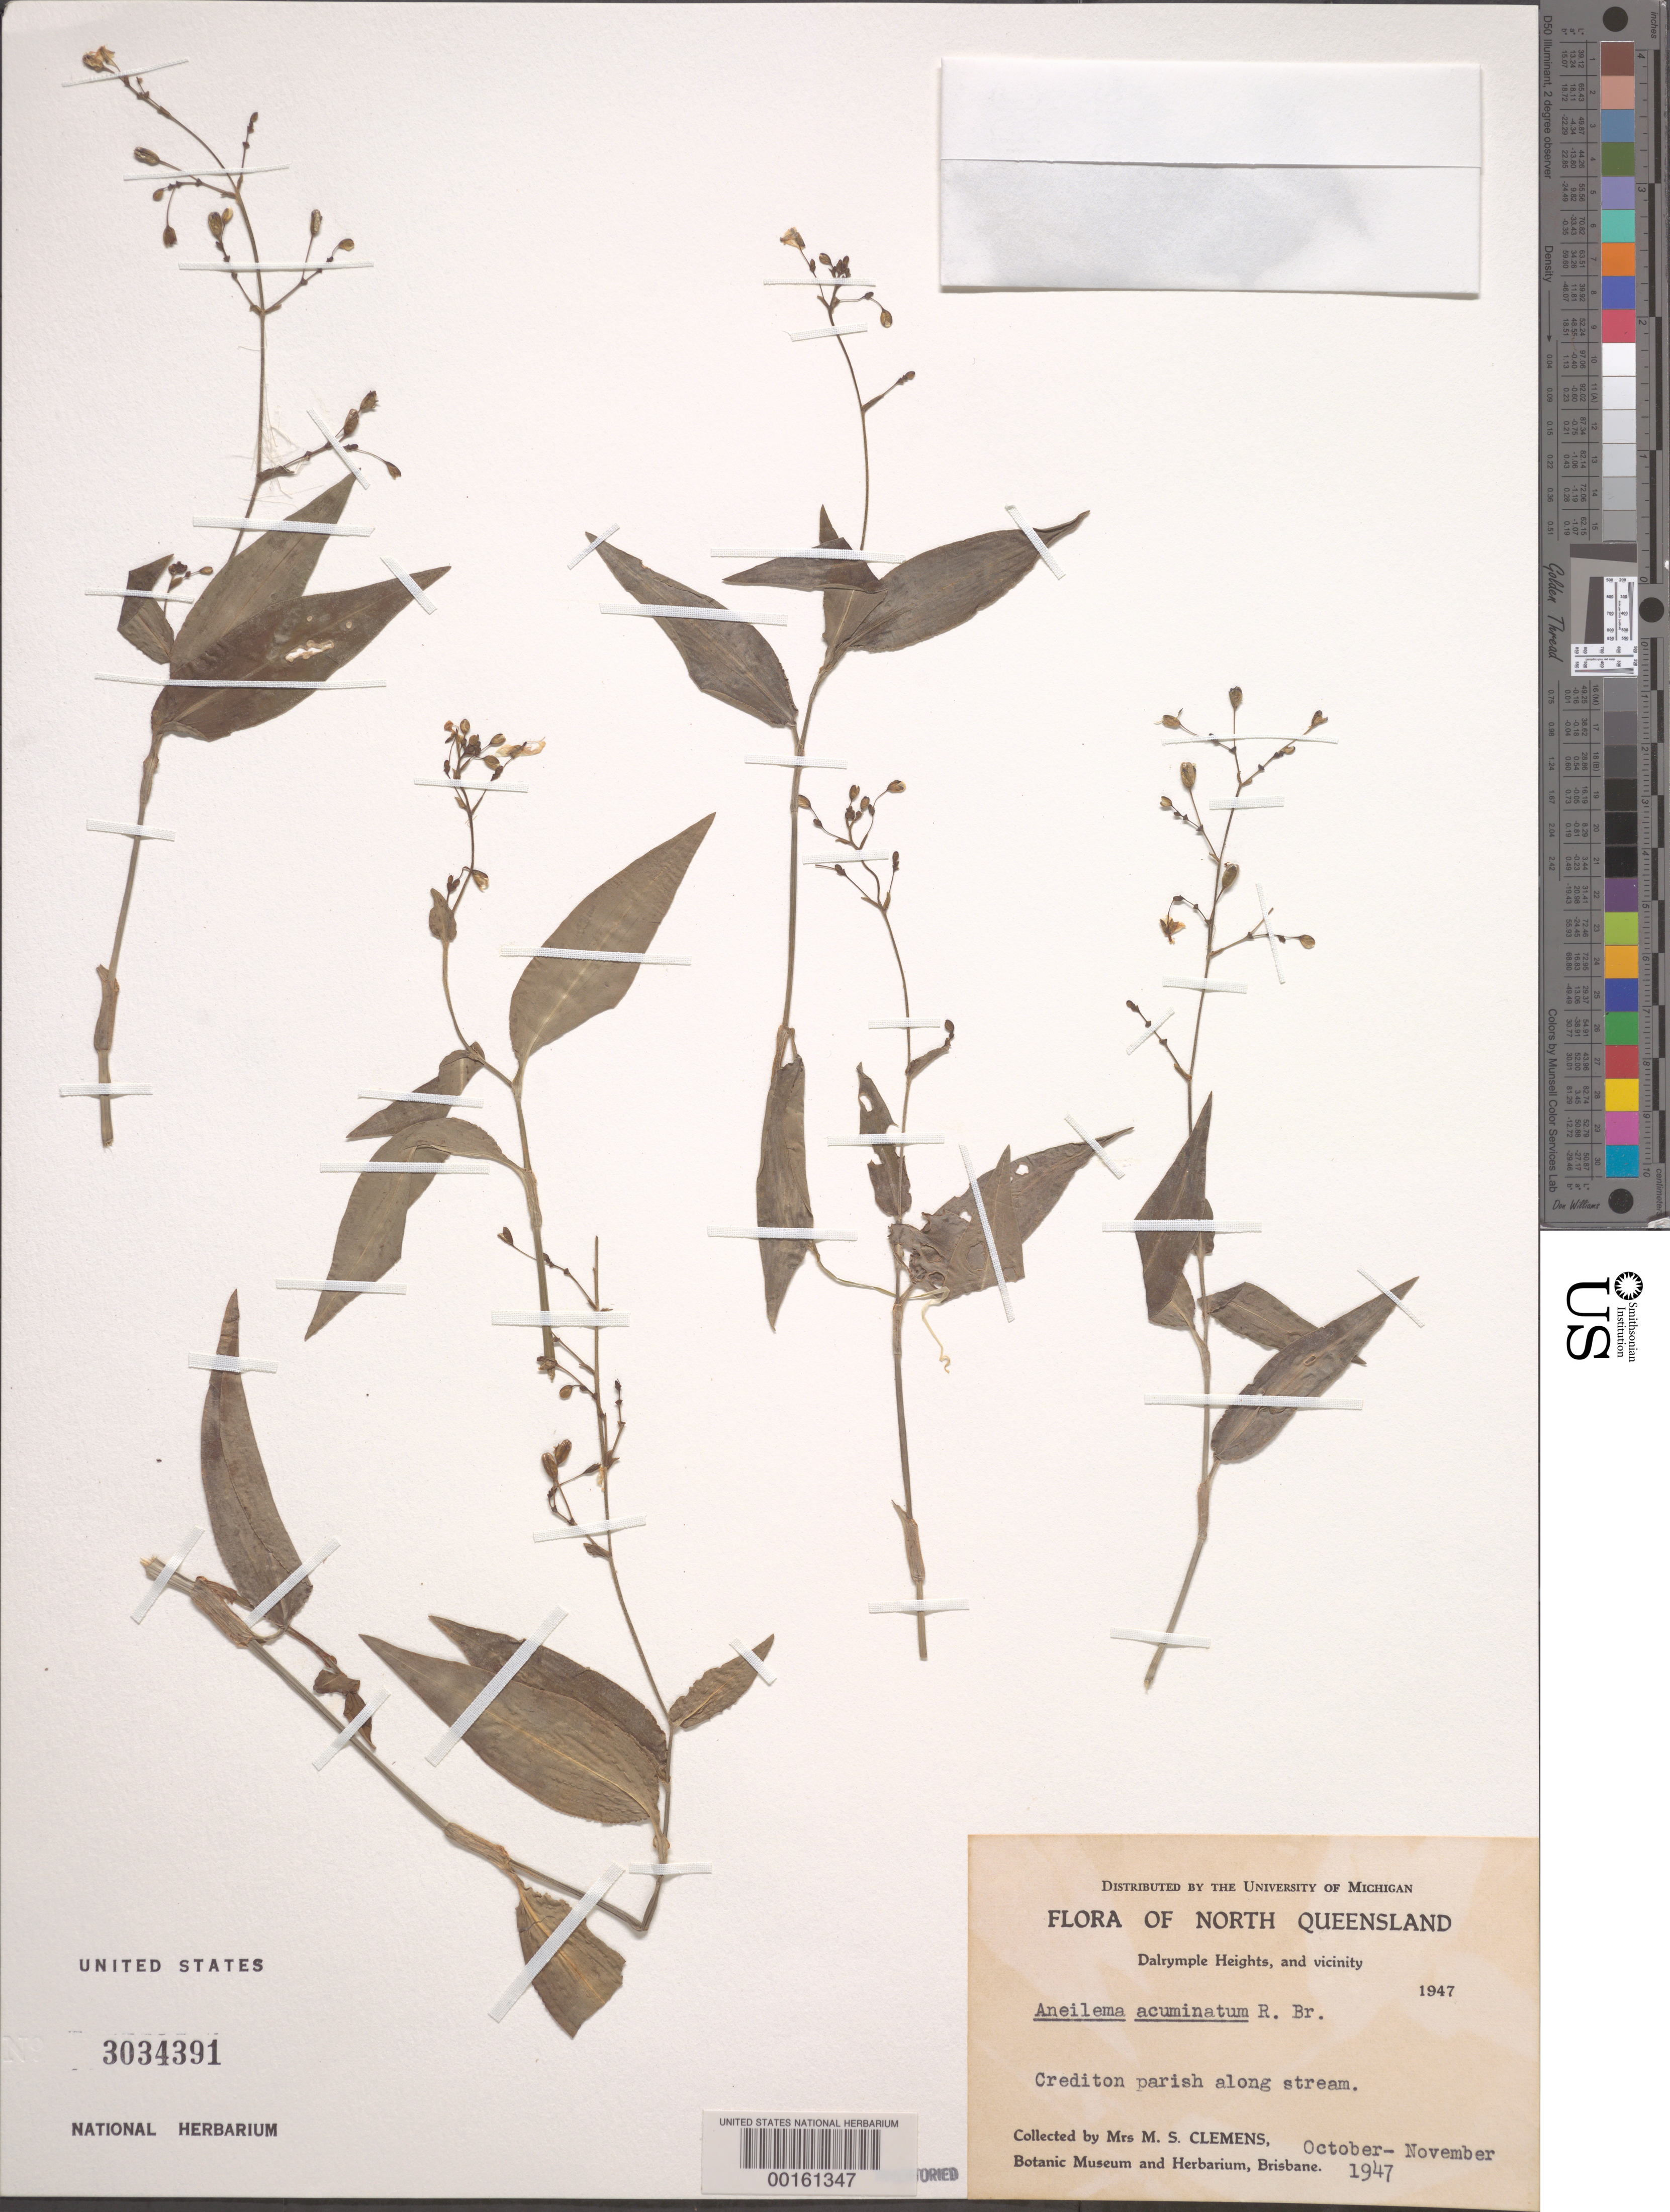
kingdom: Plantae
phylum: Tracheophyta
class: Liliopsida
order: Commelinales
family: Commelinaceae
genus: Aneilema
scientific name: Aneilema acuminatum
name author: R. Br.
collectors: M. S. Clemens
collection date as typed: Oct 1947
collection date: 1947-10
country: Australia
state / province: Queensland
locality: Dalrymple heights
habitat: Stream bank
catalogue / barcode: US 3034391